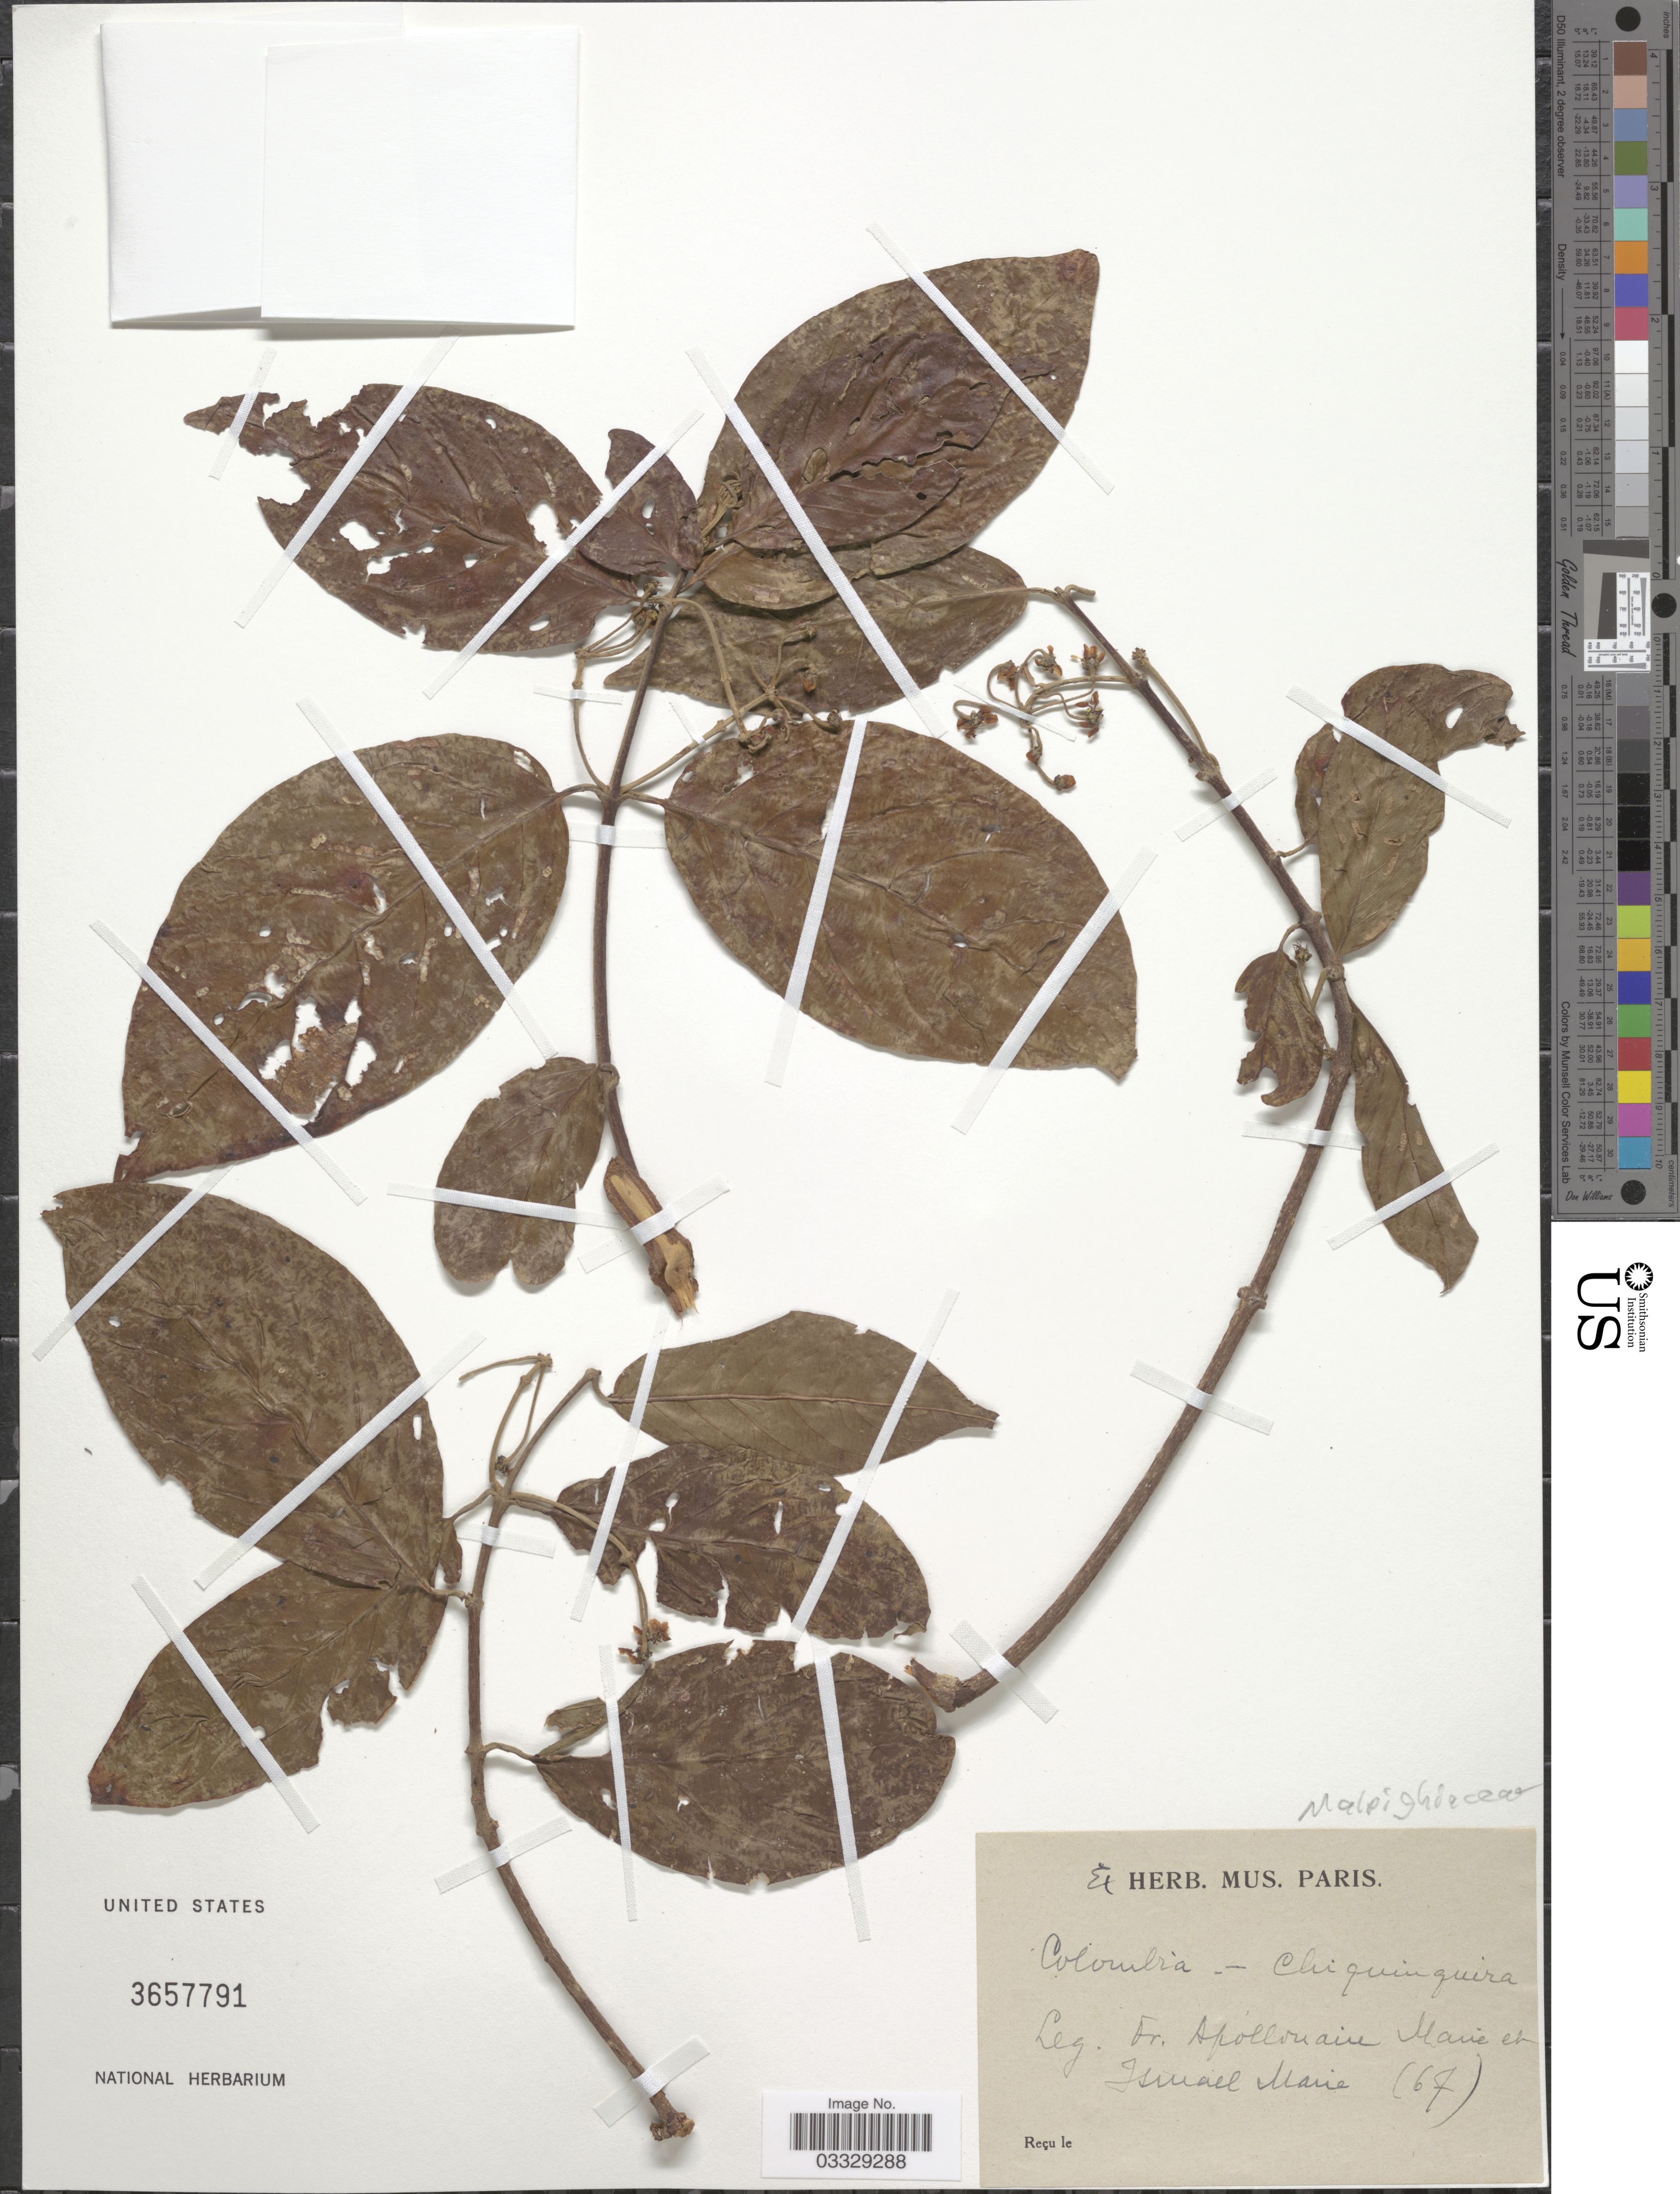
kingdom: Plantae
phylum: Tracheophyta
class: Magnoliopsida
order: Malpighiales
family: Malpighiaceae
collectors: Bro. Apollinaire & I. Marie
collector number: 67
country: Colombia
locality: Chiquinquira.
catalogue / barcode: US 3657791